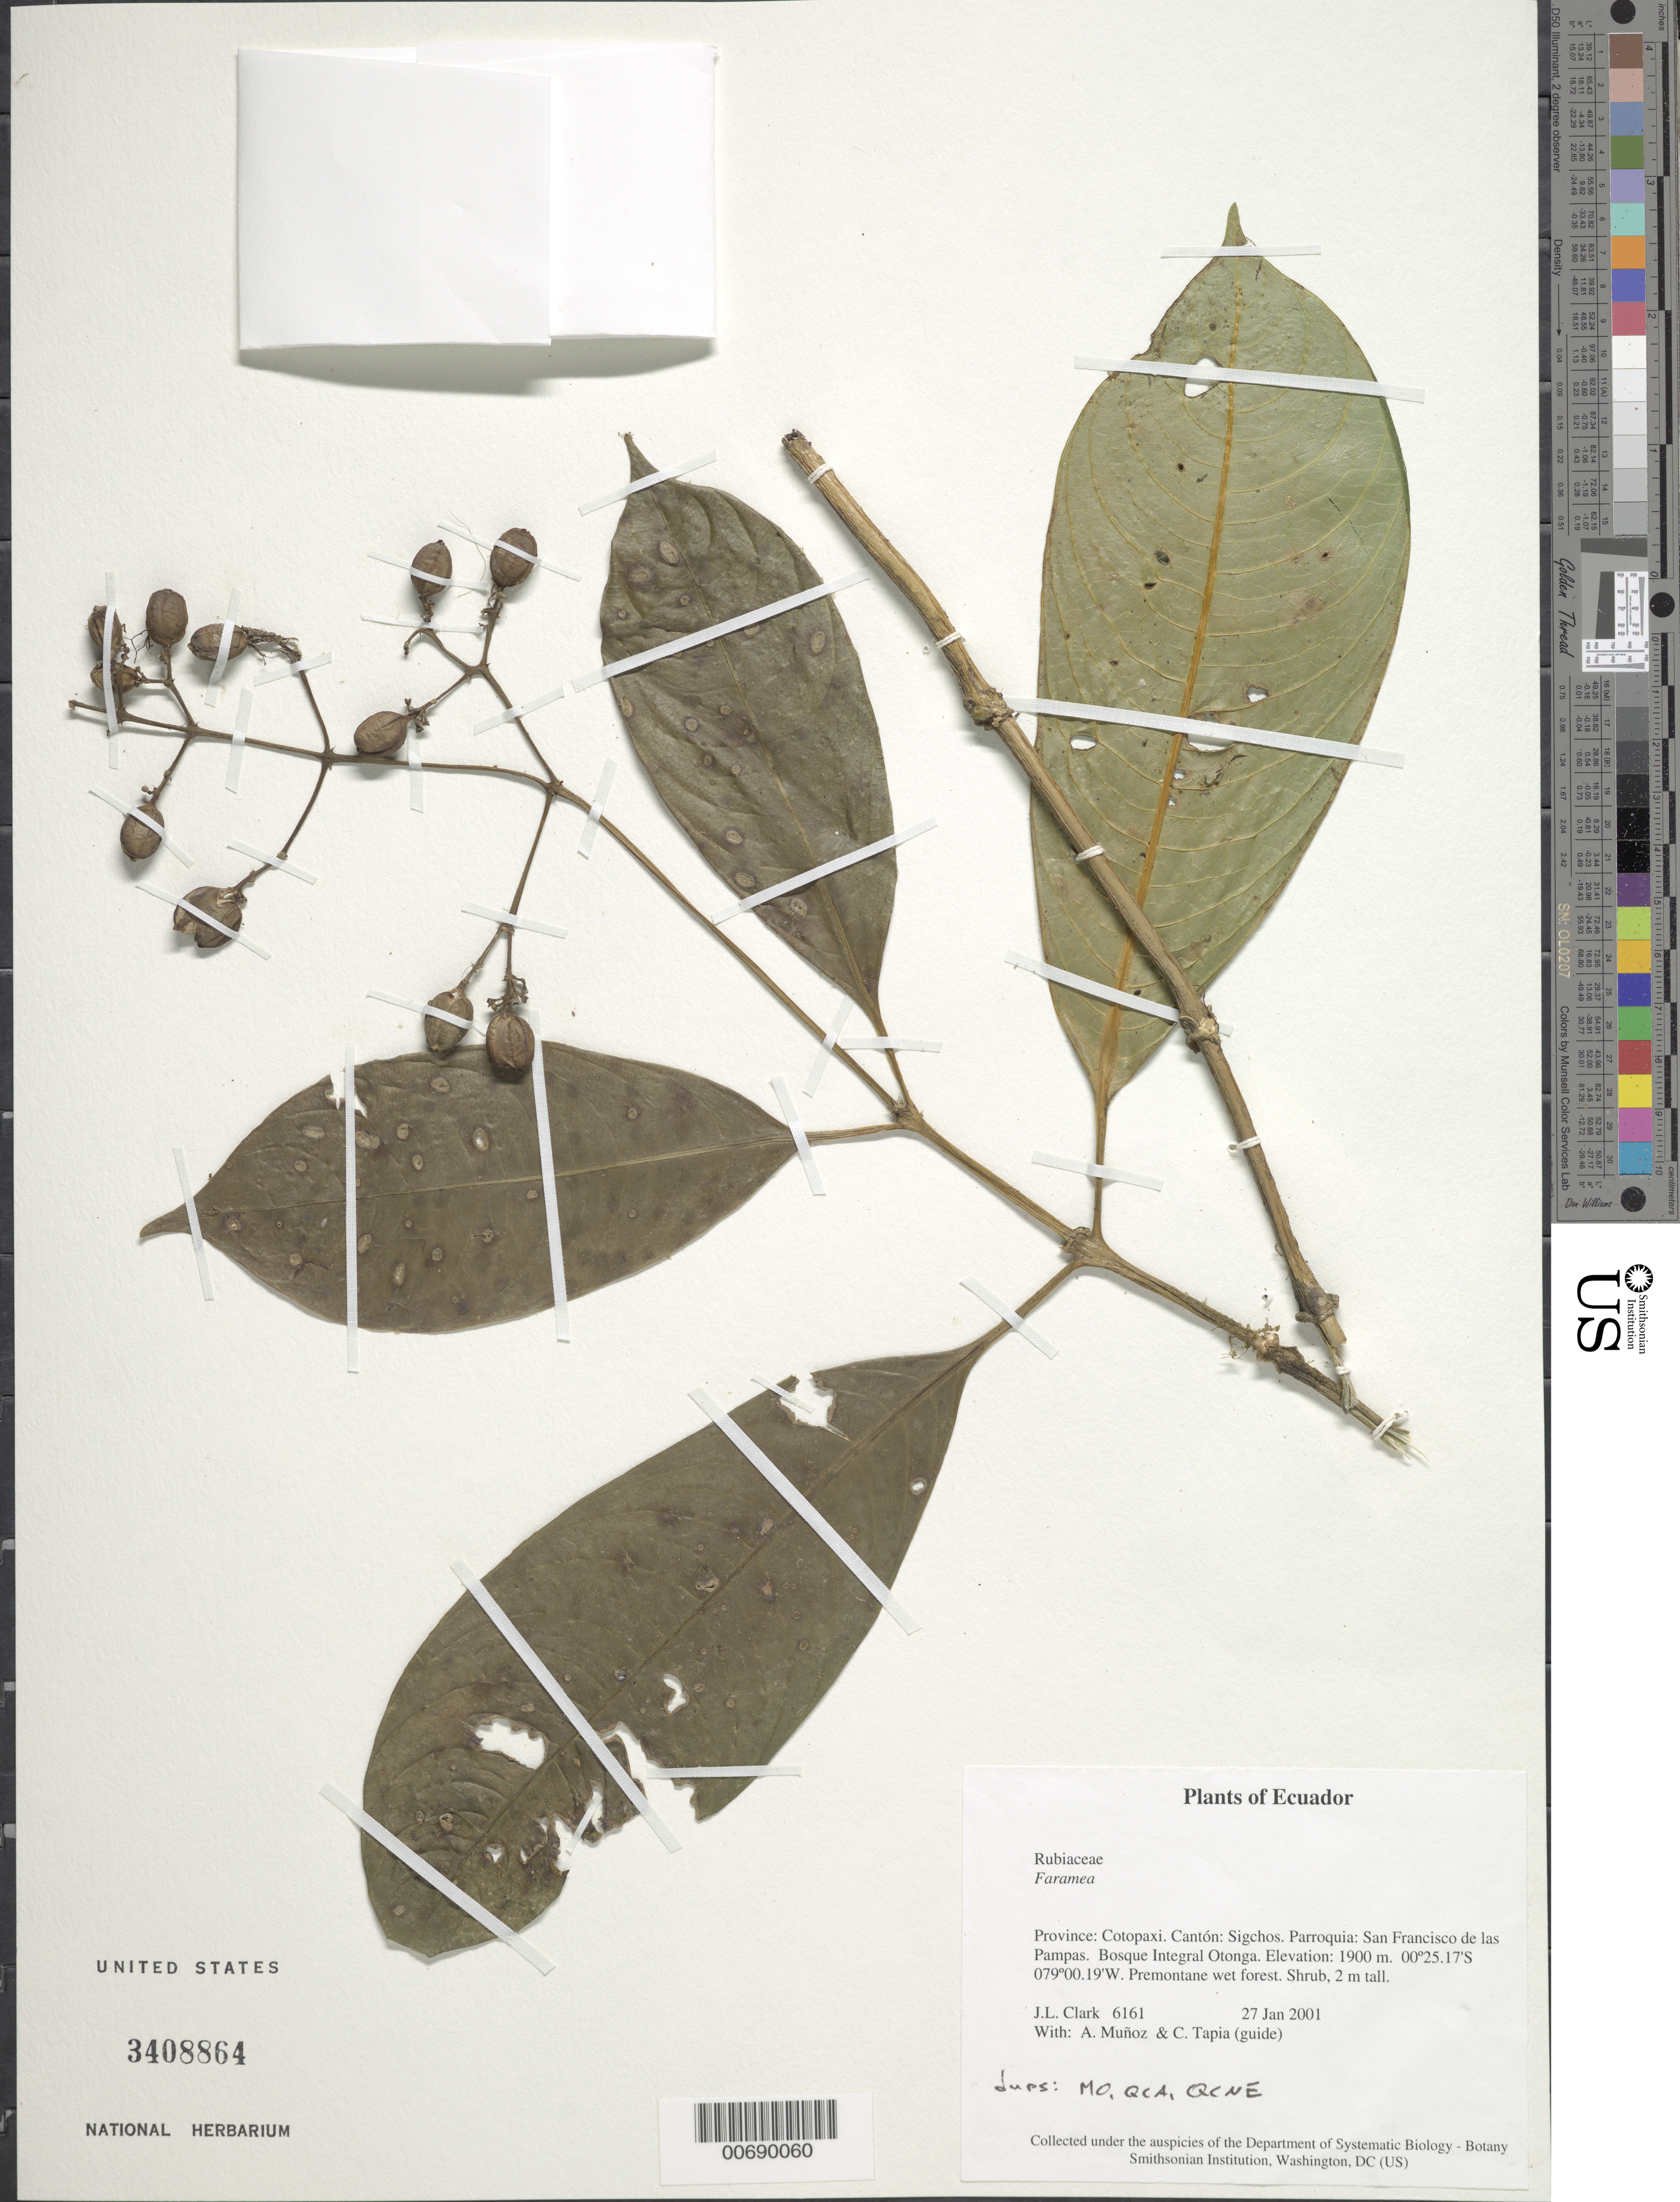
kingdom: Plantae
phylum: Tracheophyta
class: Magnoliopsida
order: Gentianales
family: Rubiaceae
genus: Faramea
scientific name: Faramea sp.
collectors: J. L. Clark, A. Muñoz & C. Tapia (guide)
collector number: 6161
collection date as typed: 27 Jan 2001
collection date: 2001-01-27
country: Ecuador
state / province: Cotopaxi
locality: Sigchos. Sigchos. Parroquia: San Francisco de las Pampas. Bosque Integral Otonga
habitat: Premontane wet forest.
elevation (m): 1900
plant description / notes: MO, QCA, QCNE, US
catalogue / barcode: US 3408864